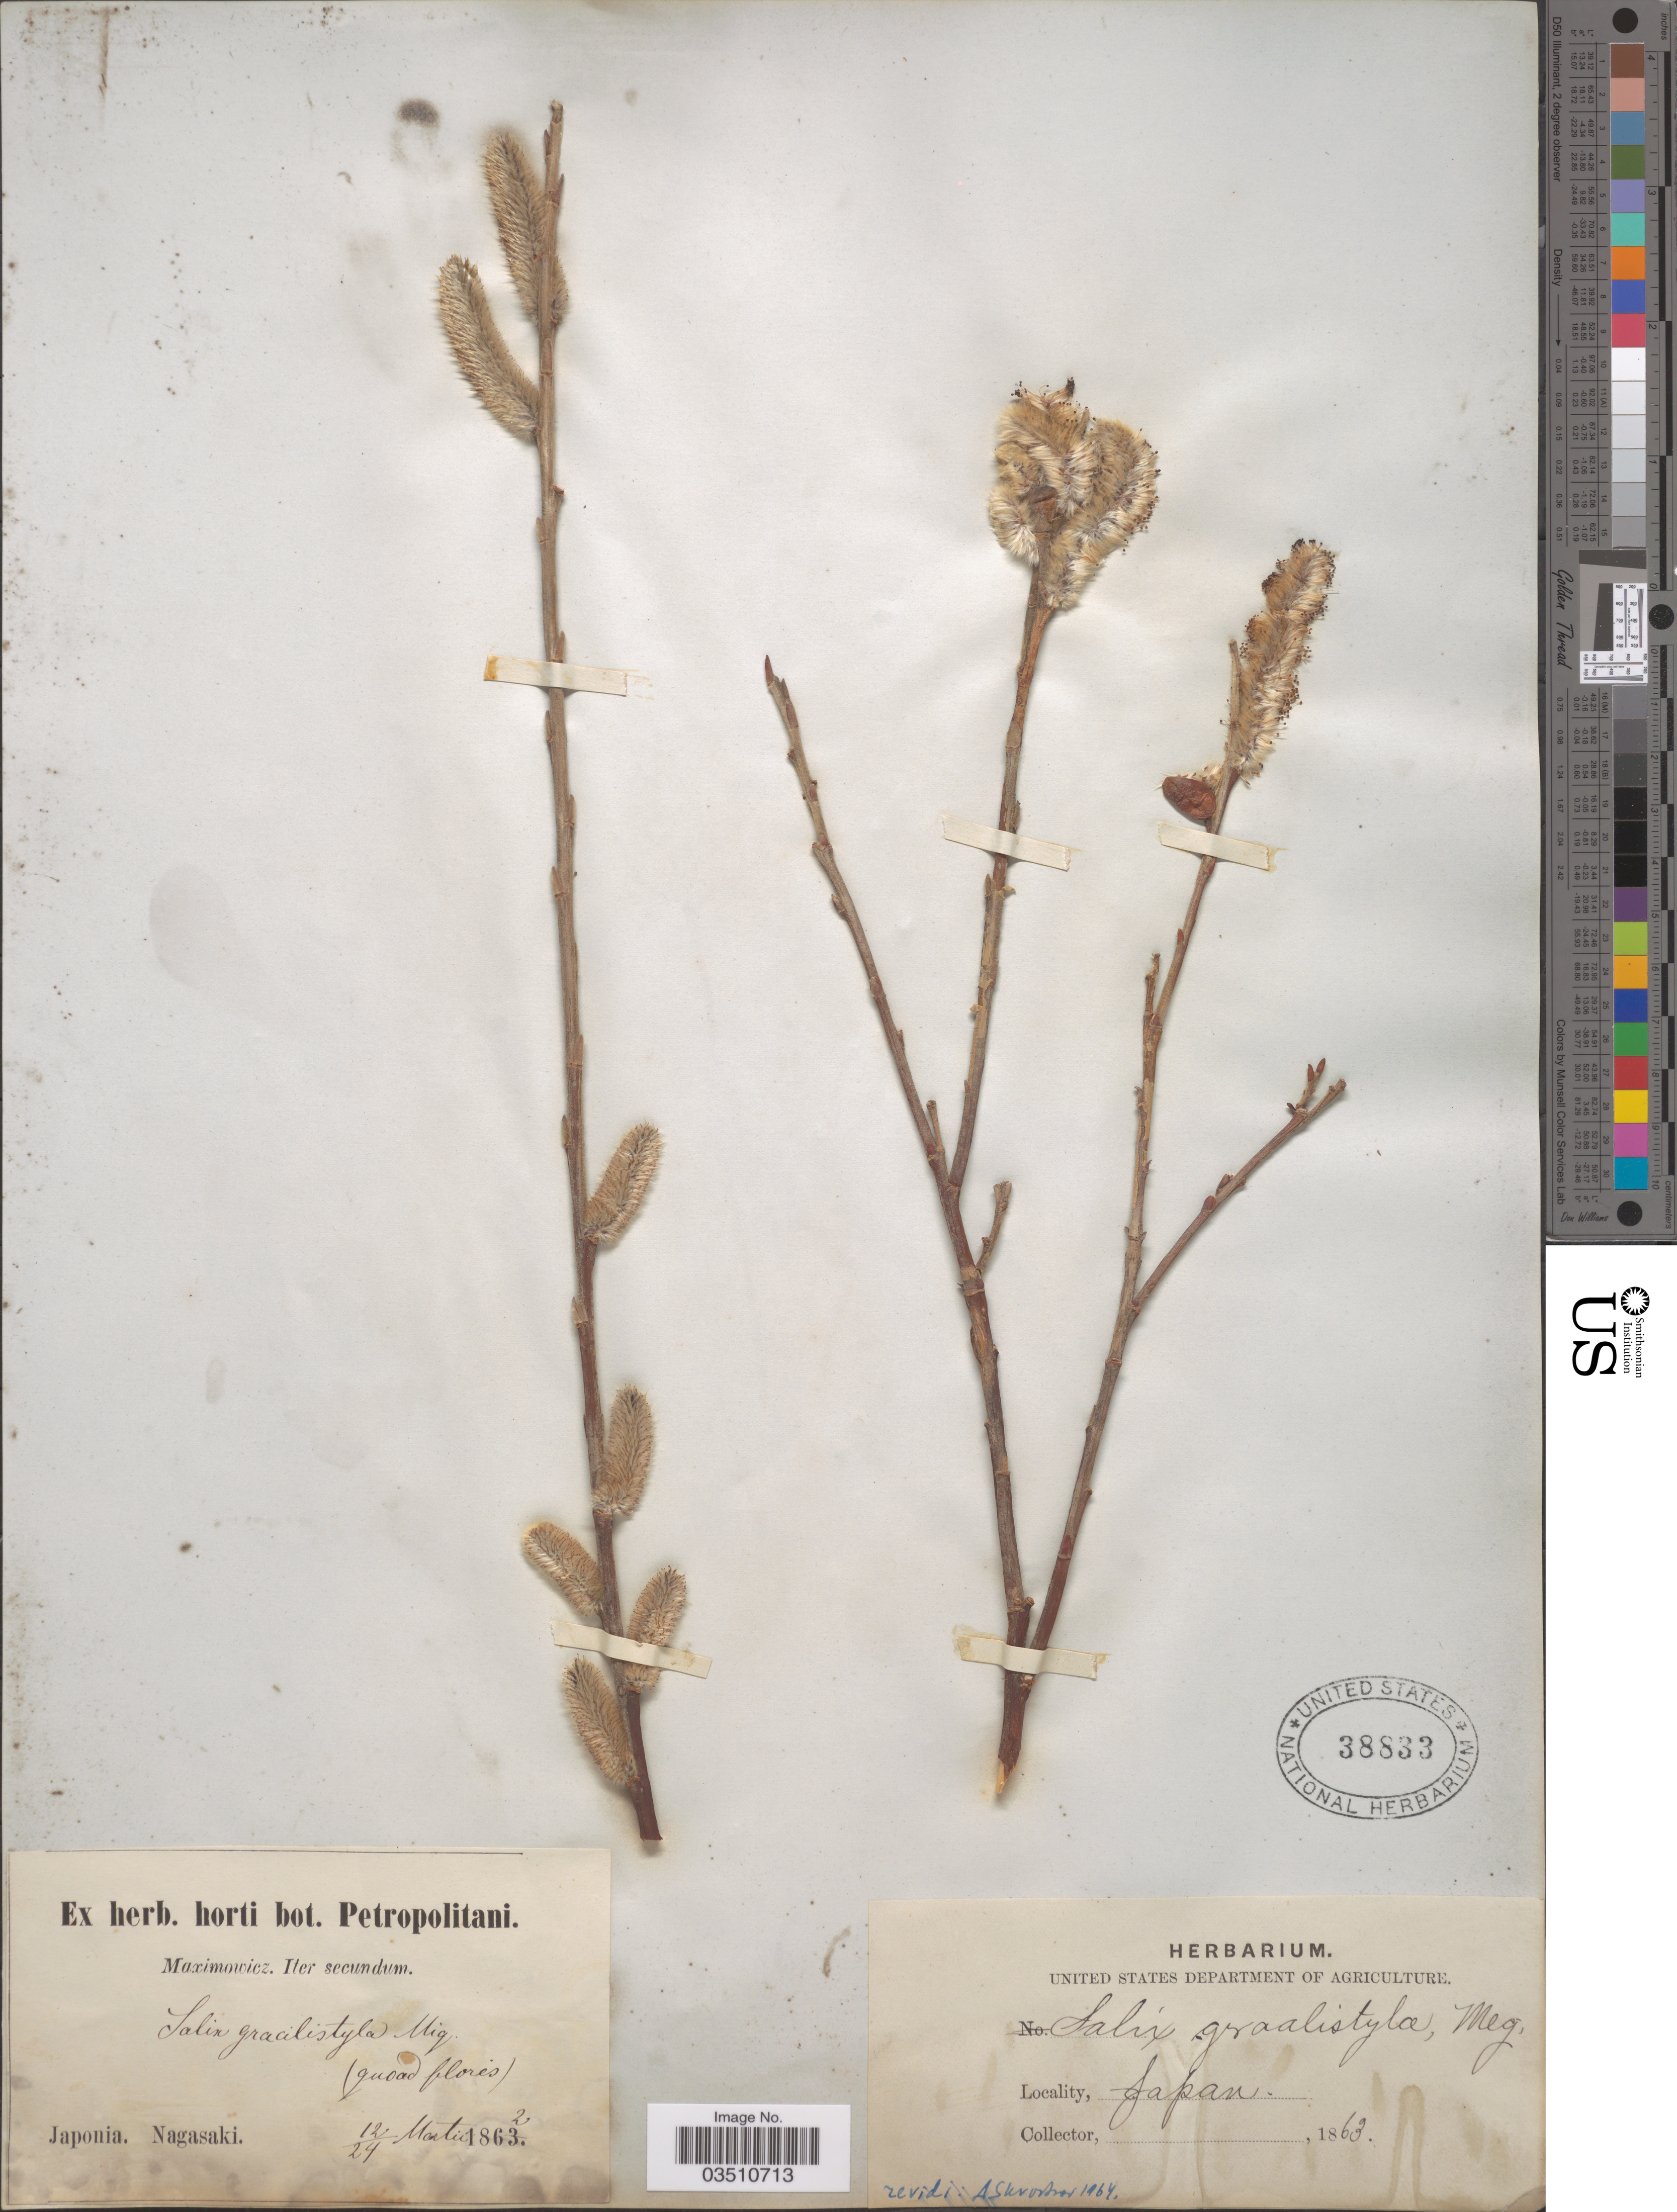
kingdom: Plantae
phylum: Tracheophyta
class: Magnoliopsida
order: Malpighiales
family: Salicaceae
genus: Salix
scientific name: Salix gracilistyla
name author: Miq.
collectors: Maximowicz, --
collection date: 1862-03-12/1862-03-24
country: Japan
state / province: Nagasaki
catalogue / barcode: US 38833